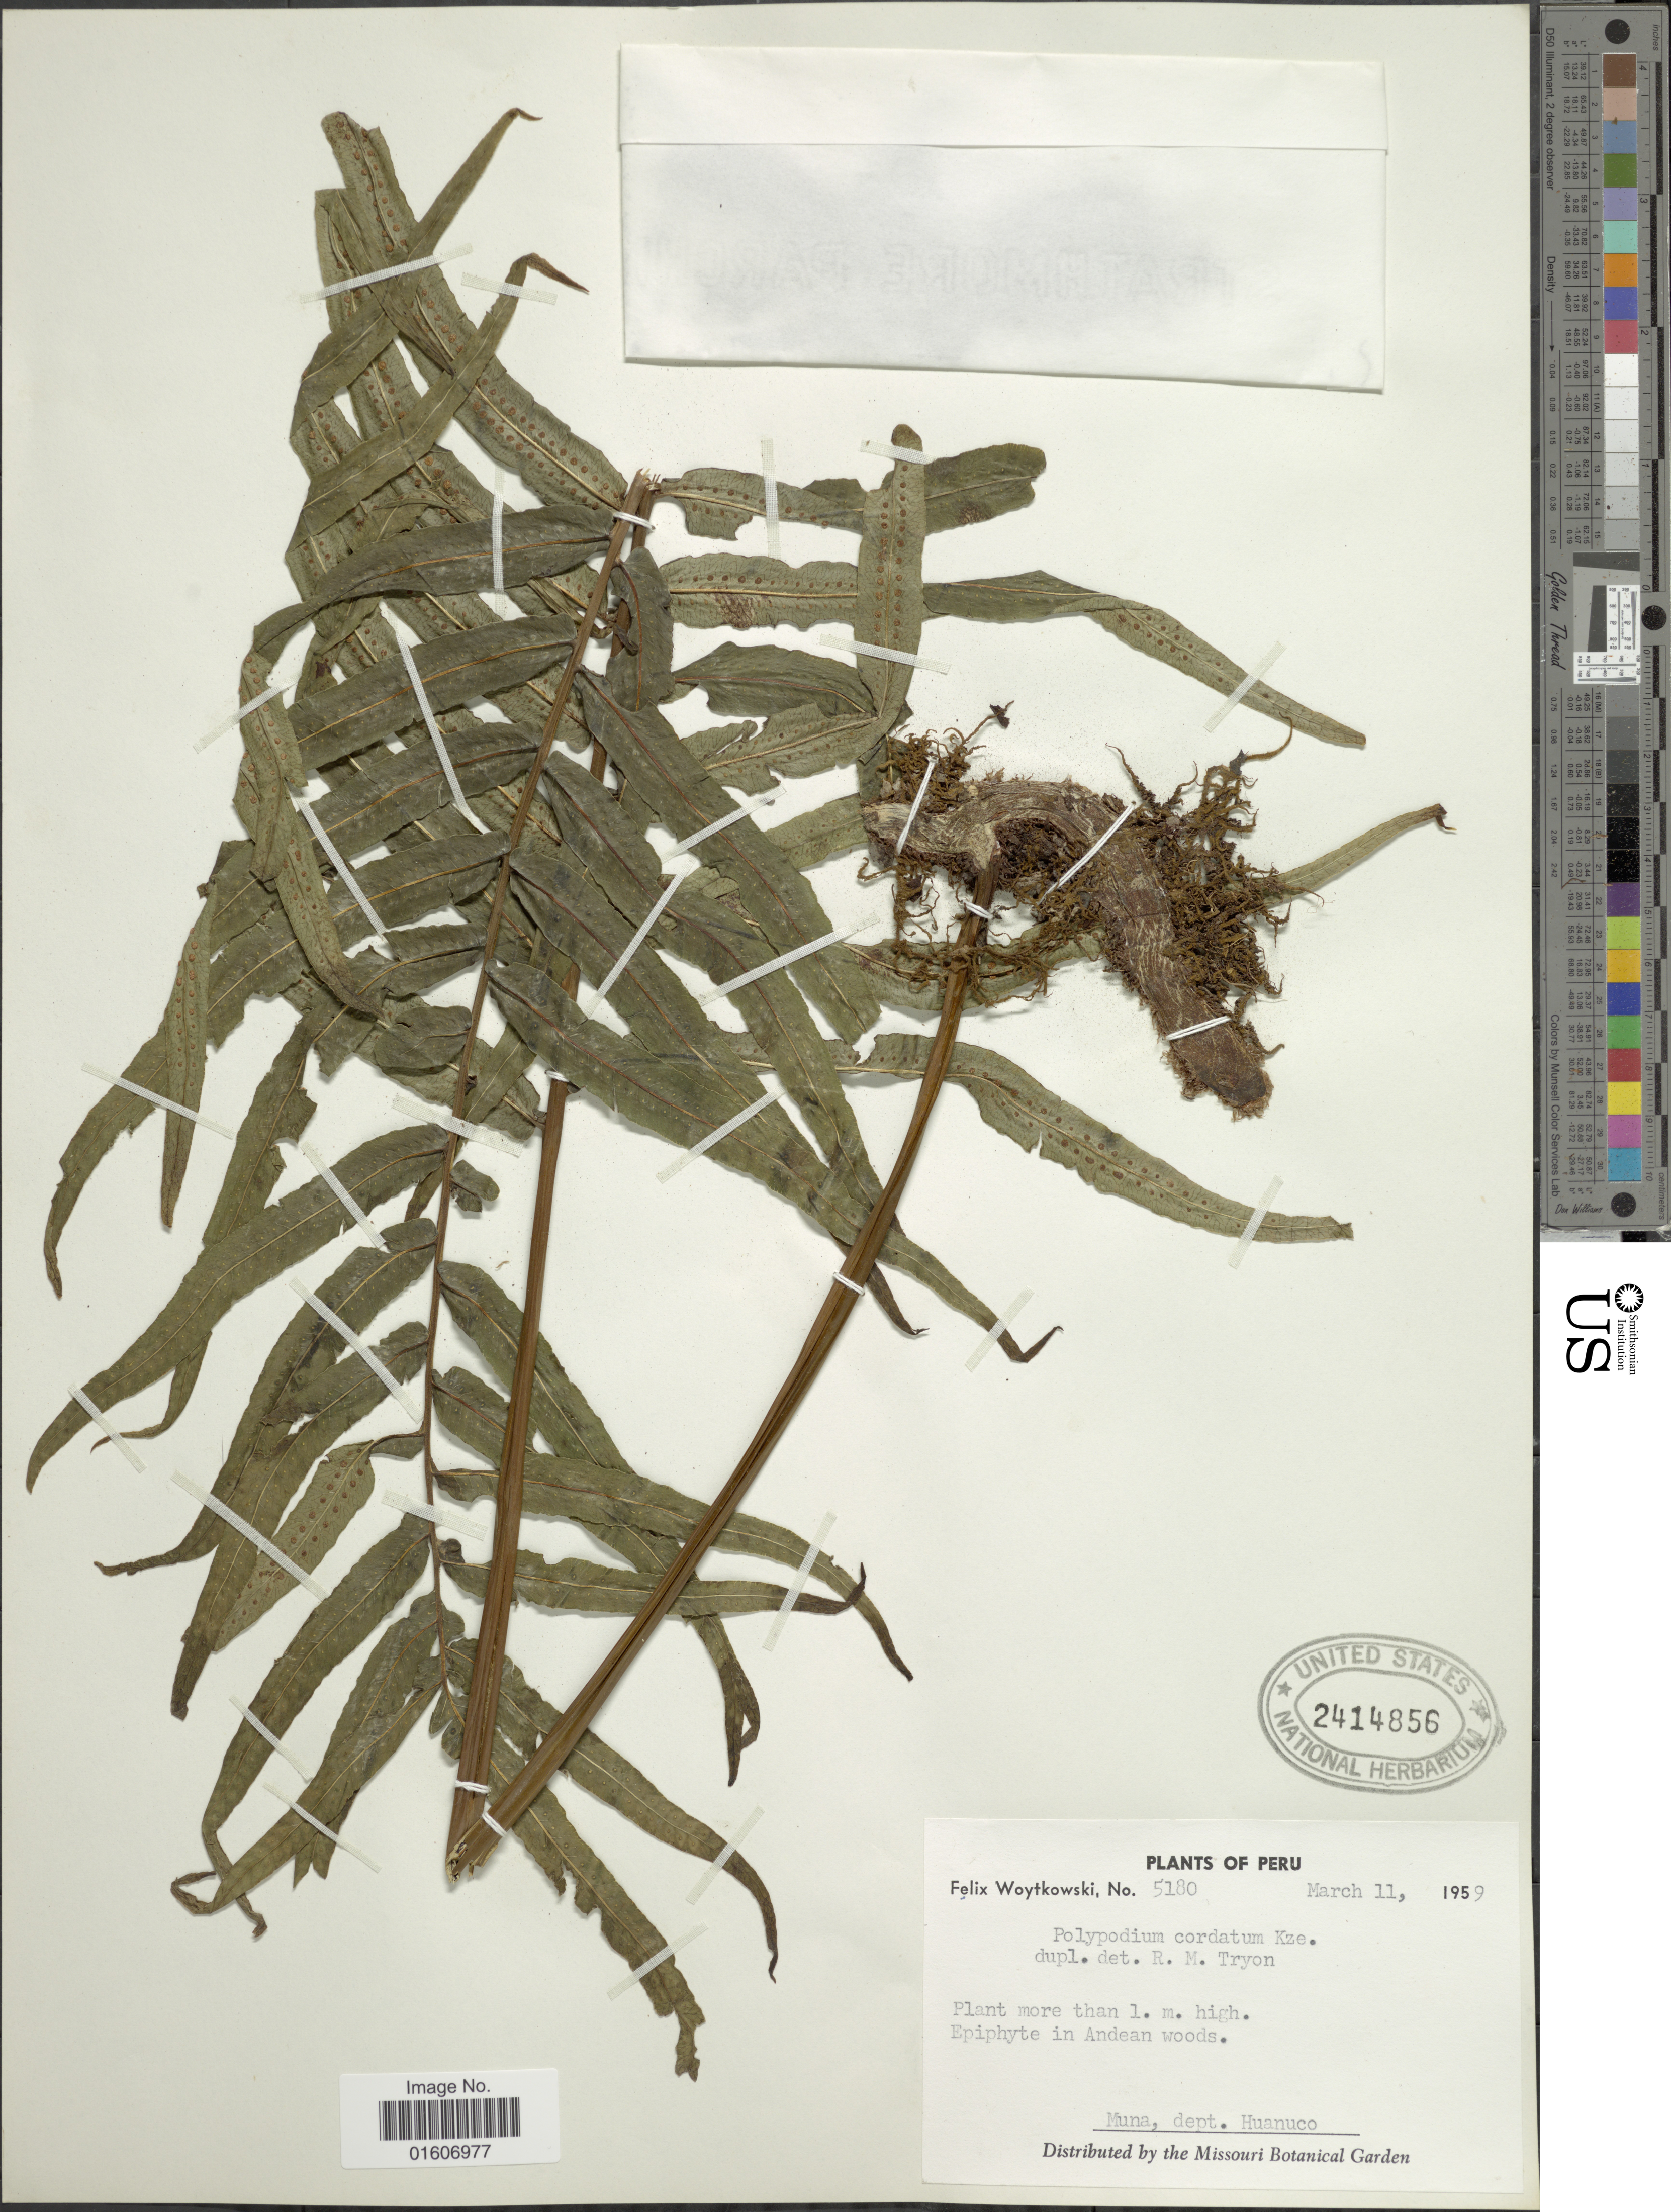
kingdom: Plantae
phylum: Tracheophyta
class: Polypodiopsida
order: Polypodiales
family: Polypodiaceae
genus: Serpocaulon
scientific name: Serpocaulon sessilifolium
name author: (Desv.) A.R. Sm.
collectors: F. Woytkowski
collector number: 5180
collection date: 1959-03-11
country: Peru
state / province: Huánuco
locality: Muna, dept. Huanuco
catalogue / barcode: US 2414856